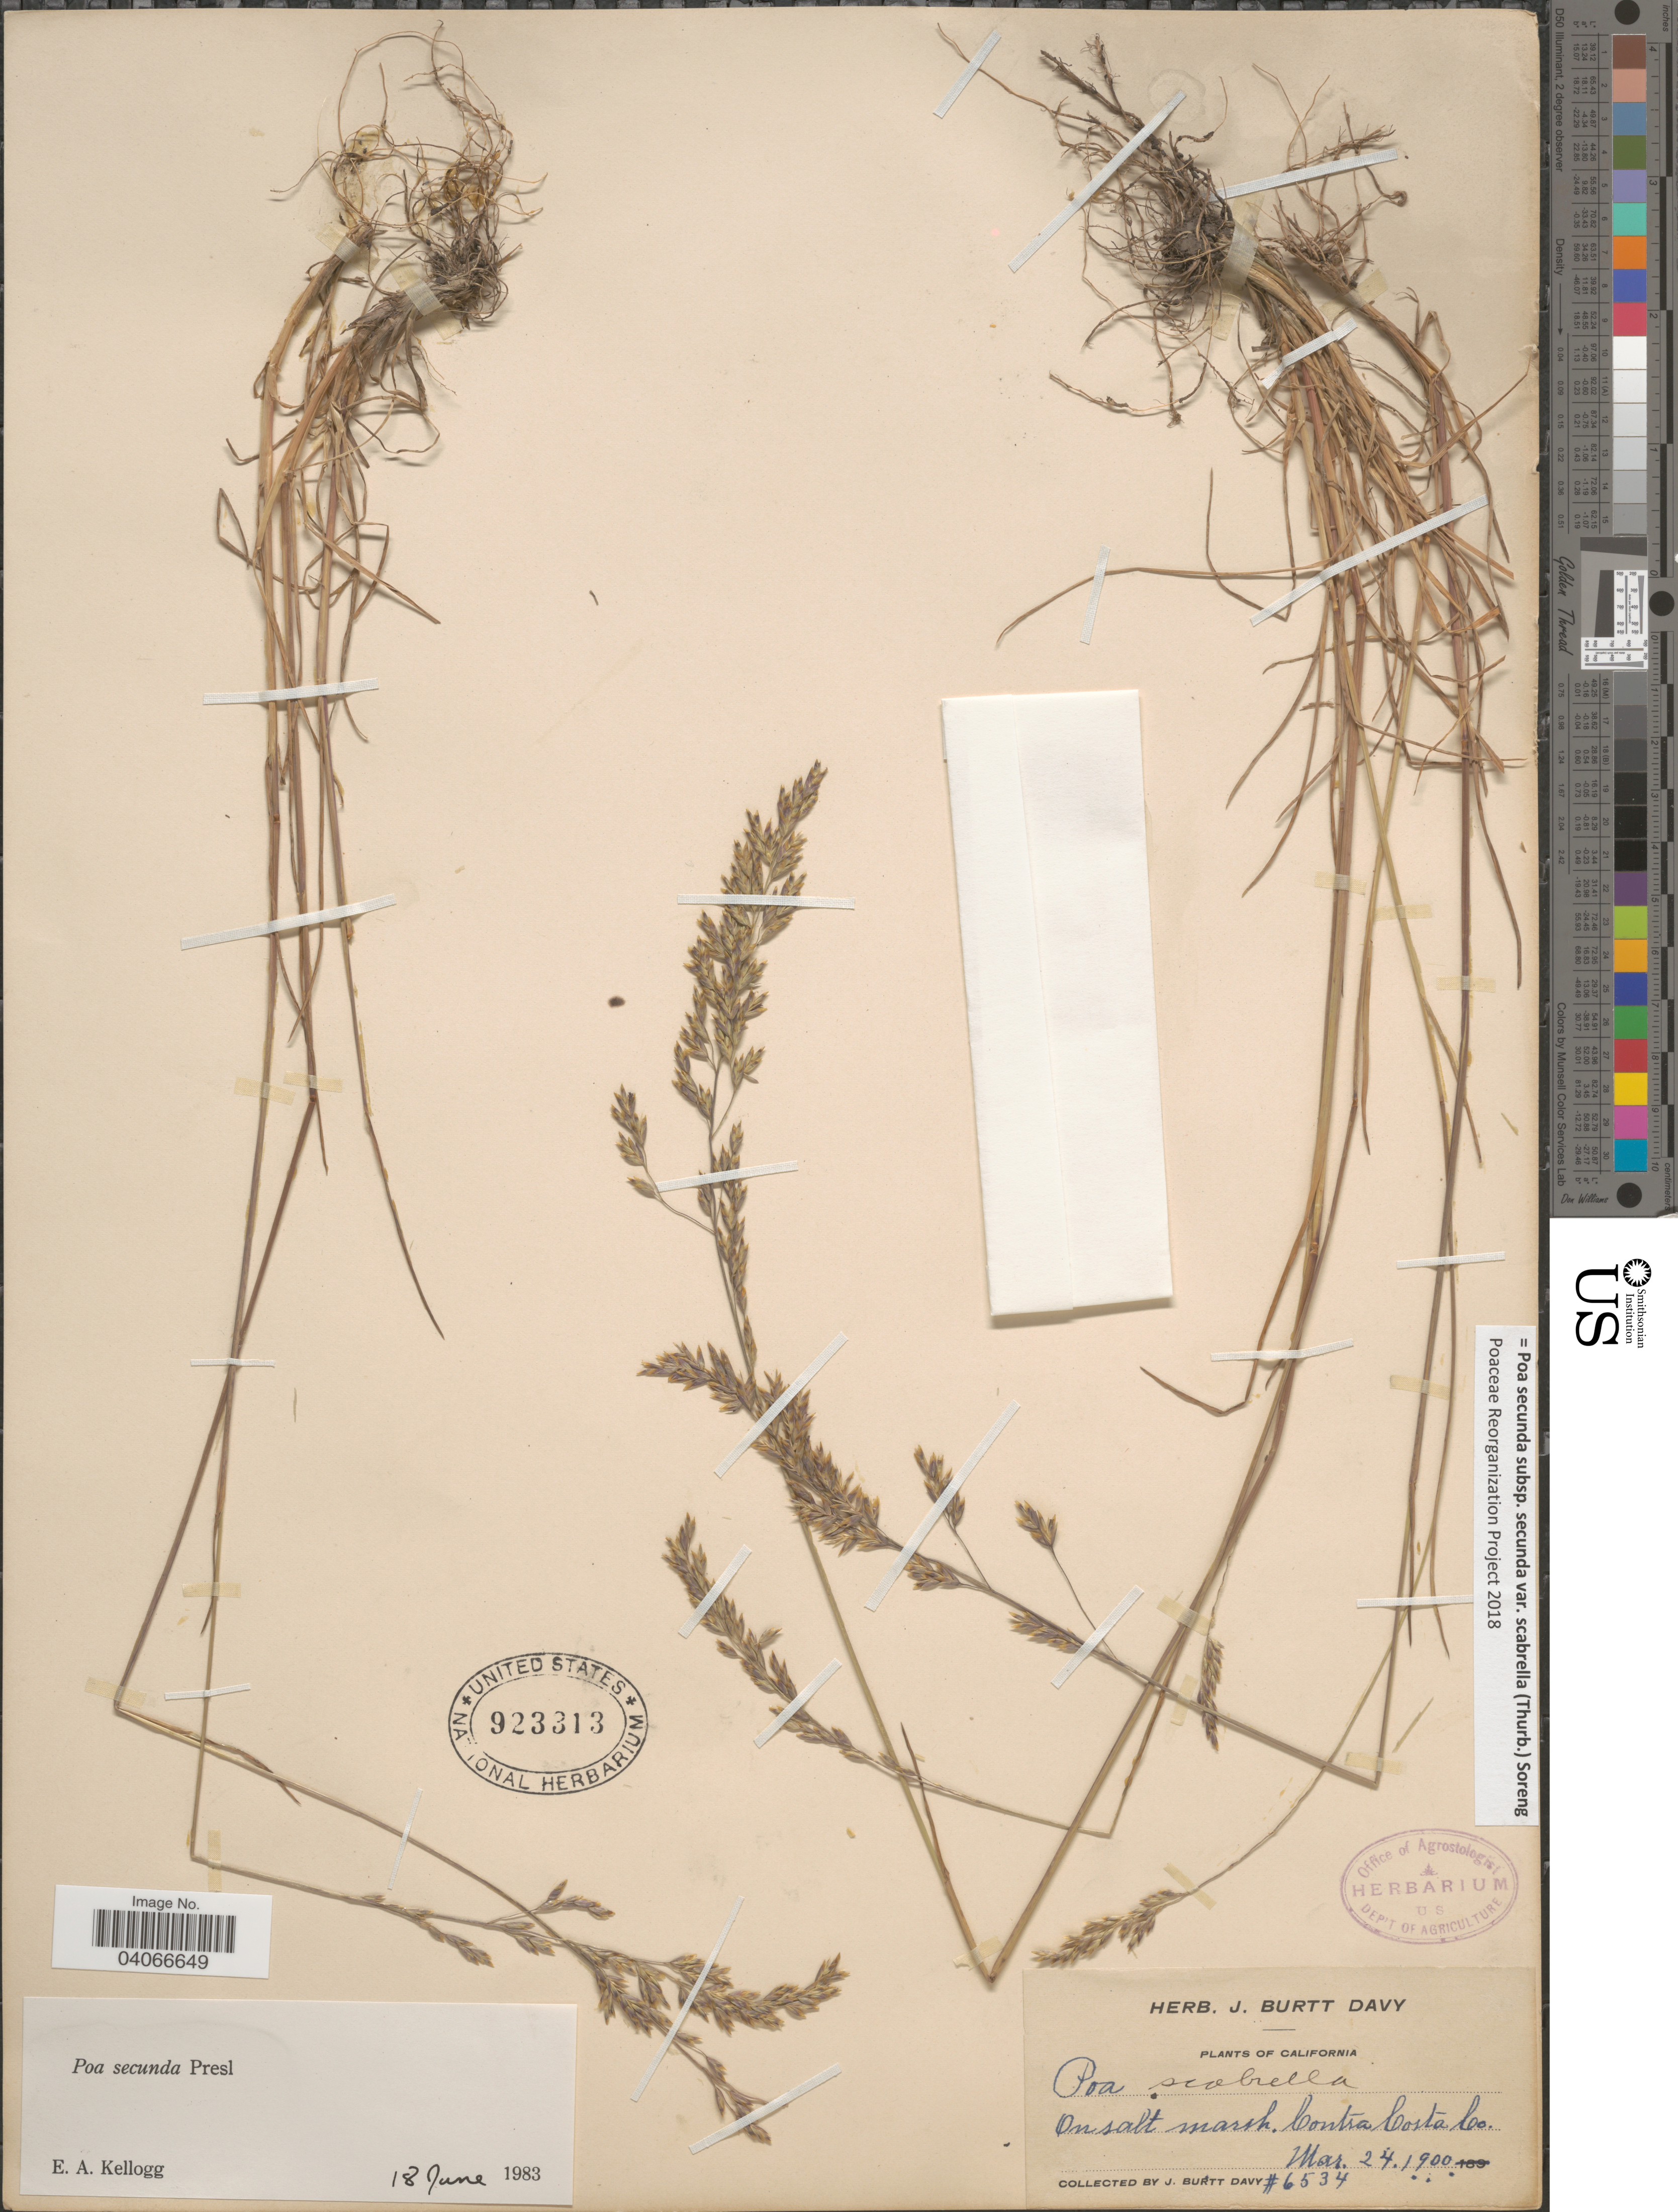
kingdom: Plantae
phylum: Tracheophyta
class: Liliopsida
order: Poales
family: Poaceae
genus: Poa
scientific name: Poa secunda subsp. secunda var. scabrella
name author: (Thurb.) Soreng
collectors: J. Burtt Davy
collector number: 6534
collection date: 1900-03-24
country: United States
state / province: California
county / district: Contra Costa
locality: On salt marsh. Contra Costa Co.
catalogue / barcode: US 923313